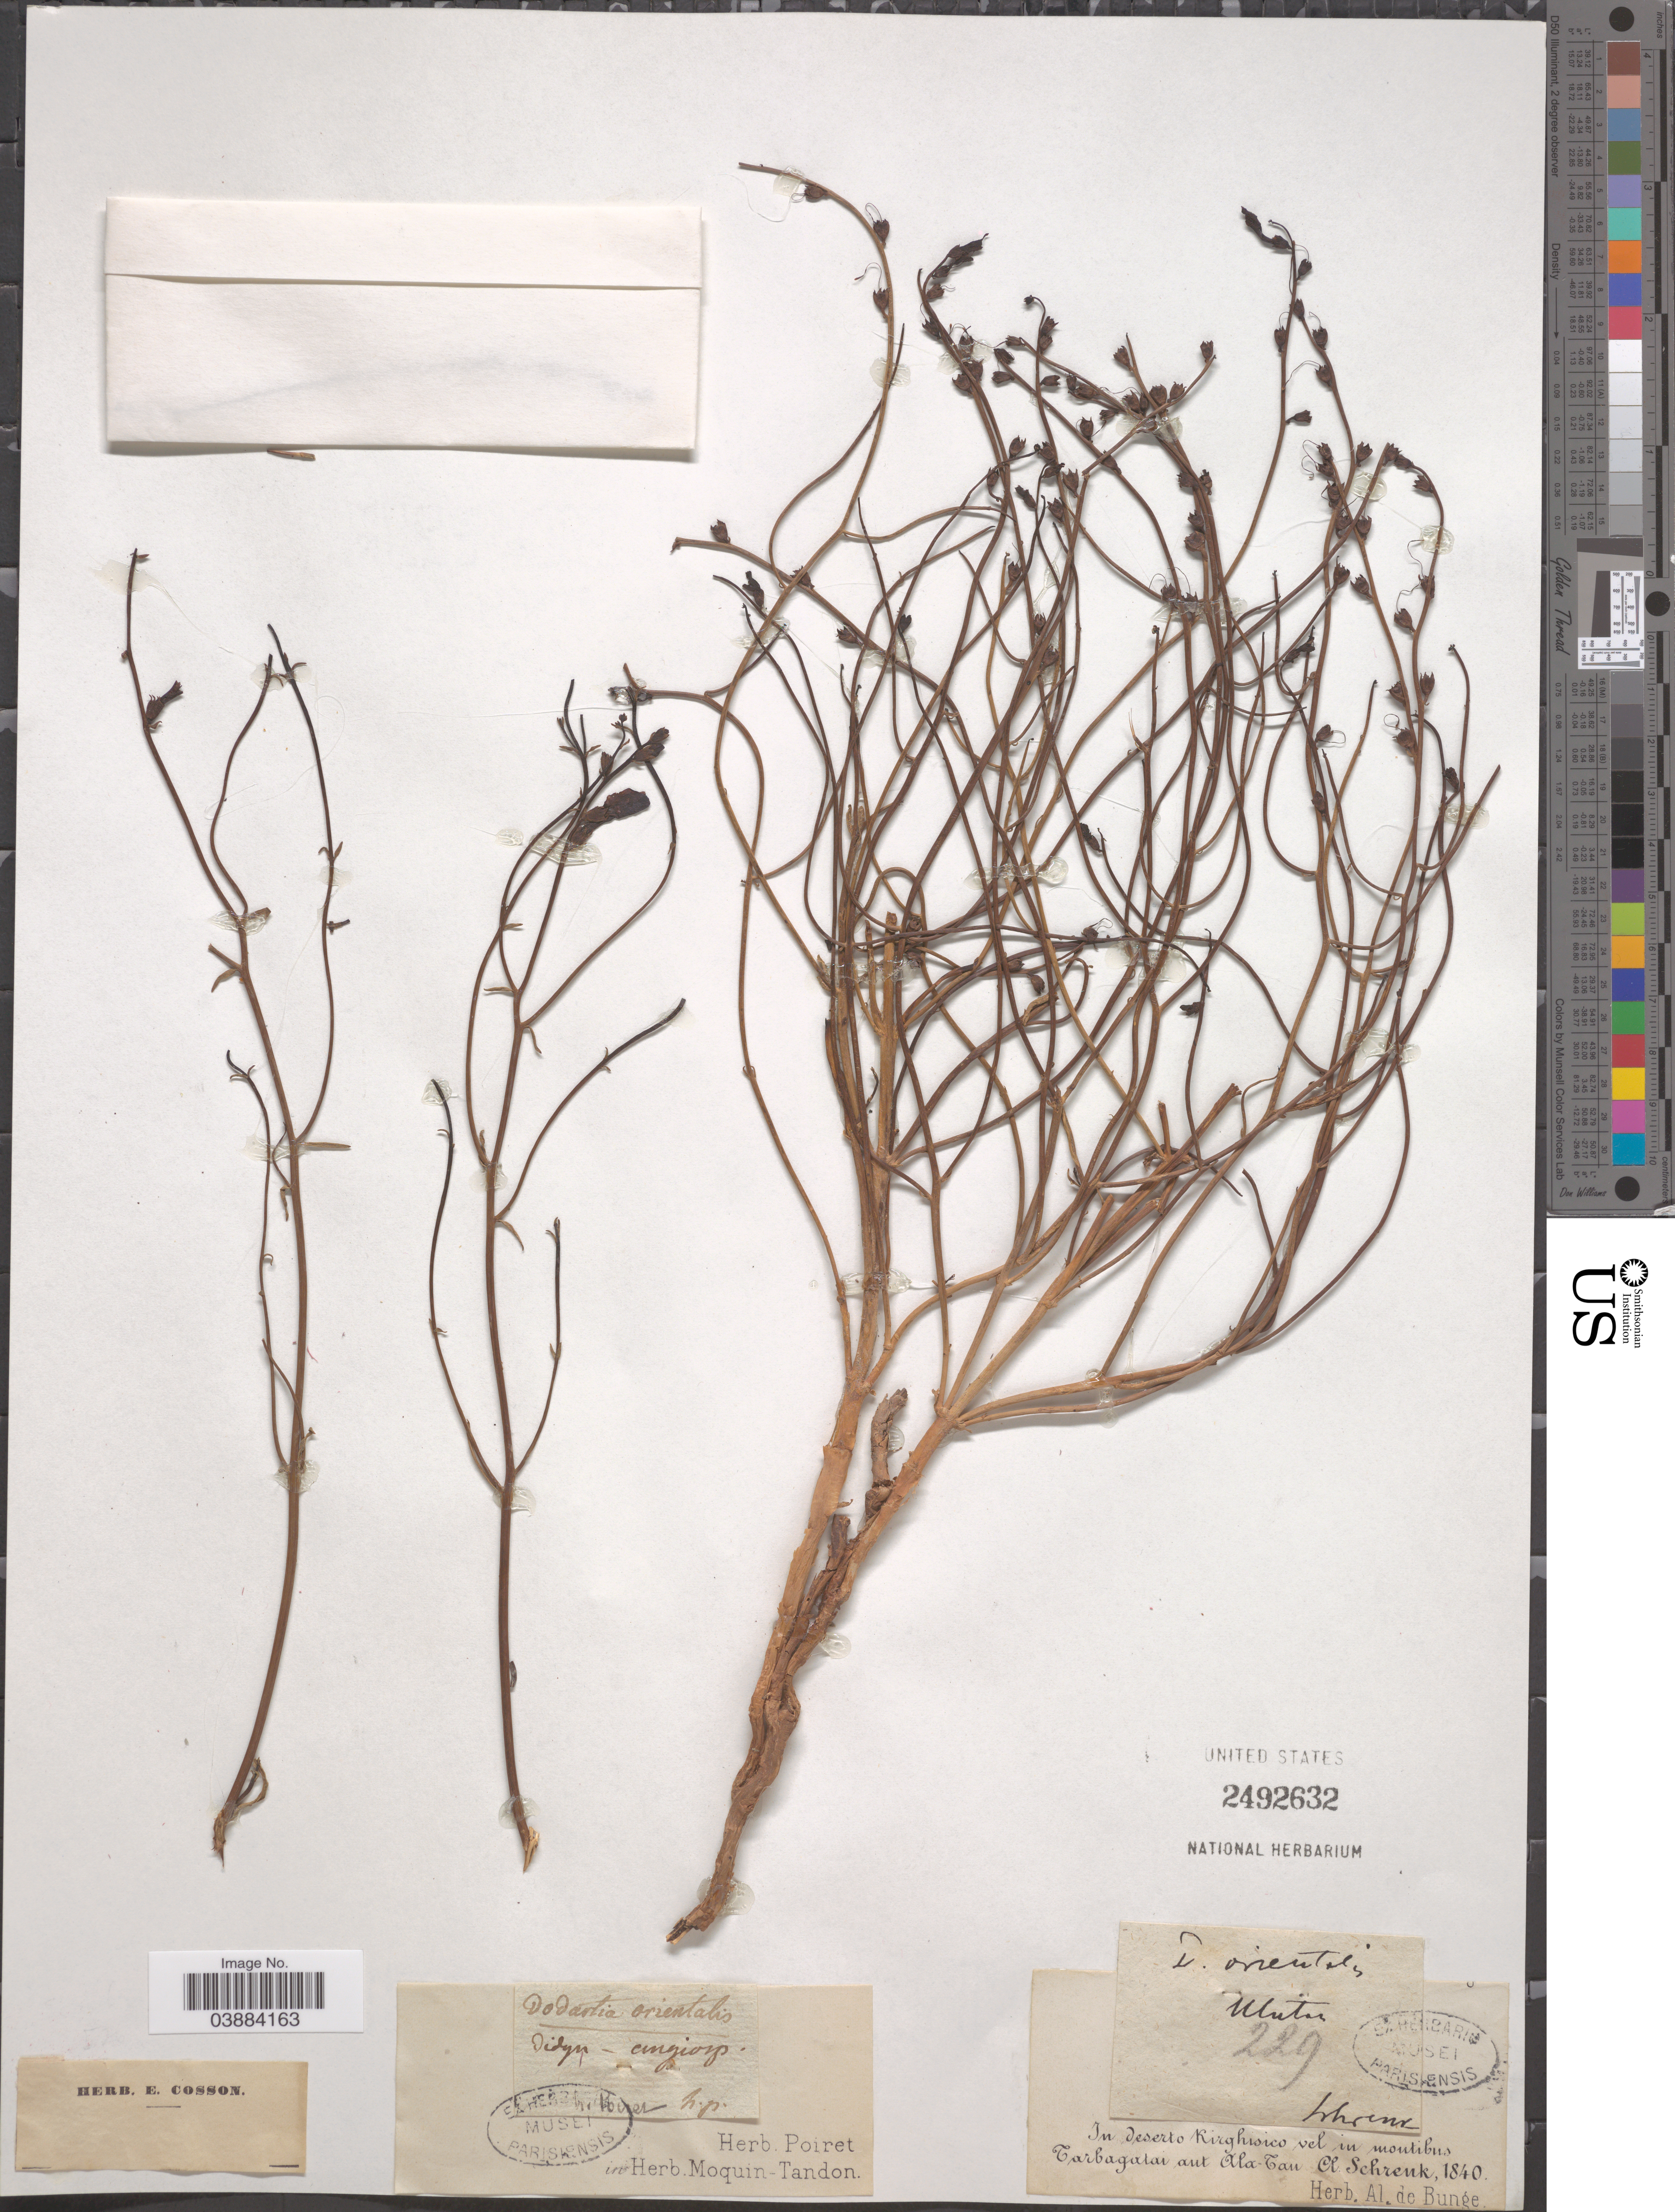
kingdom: Plantae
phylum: Tracheophyta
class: Magnoliopsida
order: Lamiales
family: Mazaceae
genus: Dodartia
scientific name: Dodartia orientalis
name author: L.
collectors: A. Schrenk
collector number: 229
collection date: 1840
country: Kazakhstan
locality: In deserto Kirghisico vel in montibus Tarbagatai aut Ala-Tau.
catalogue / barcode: US 2492632